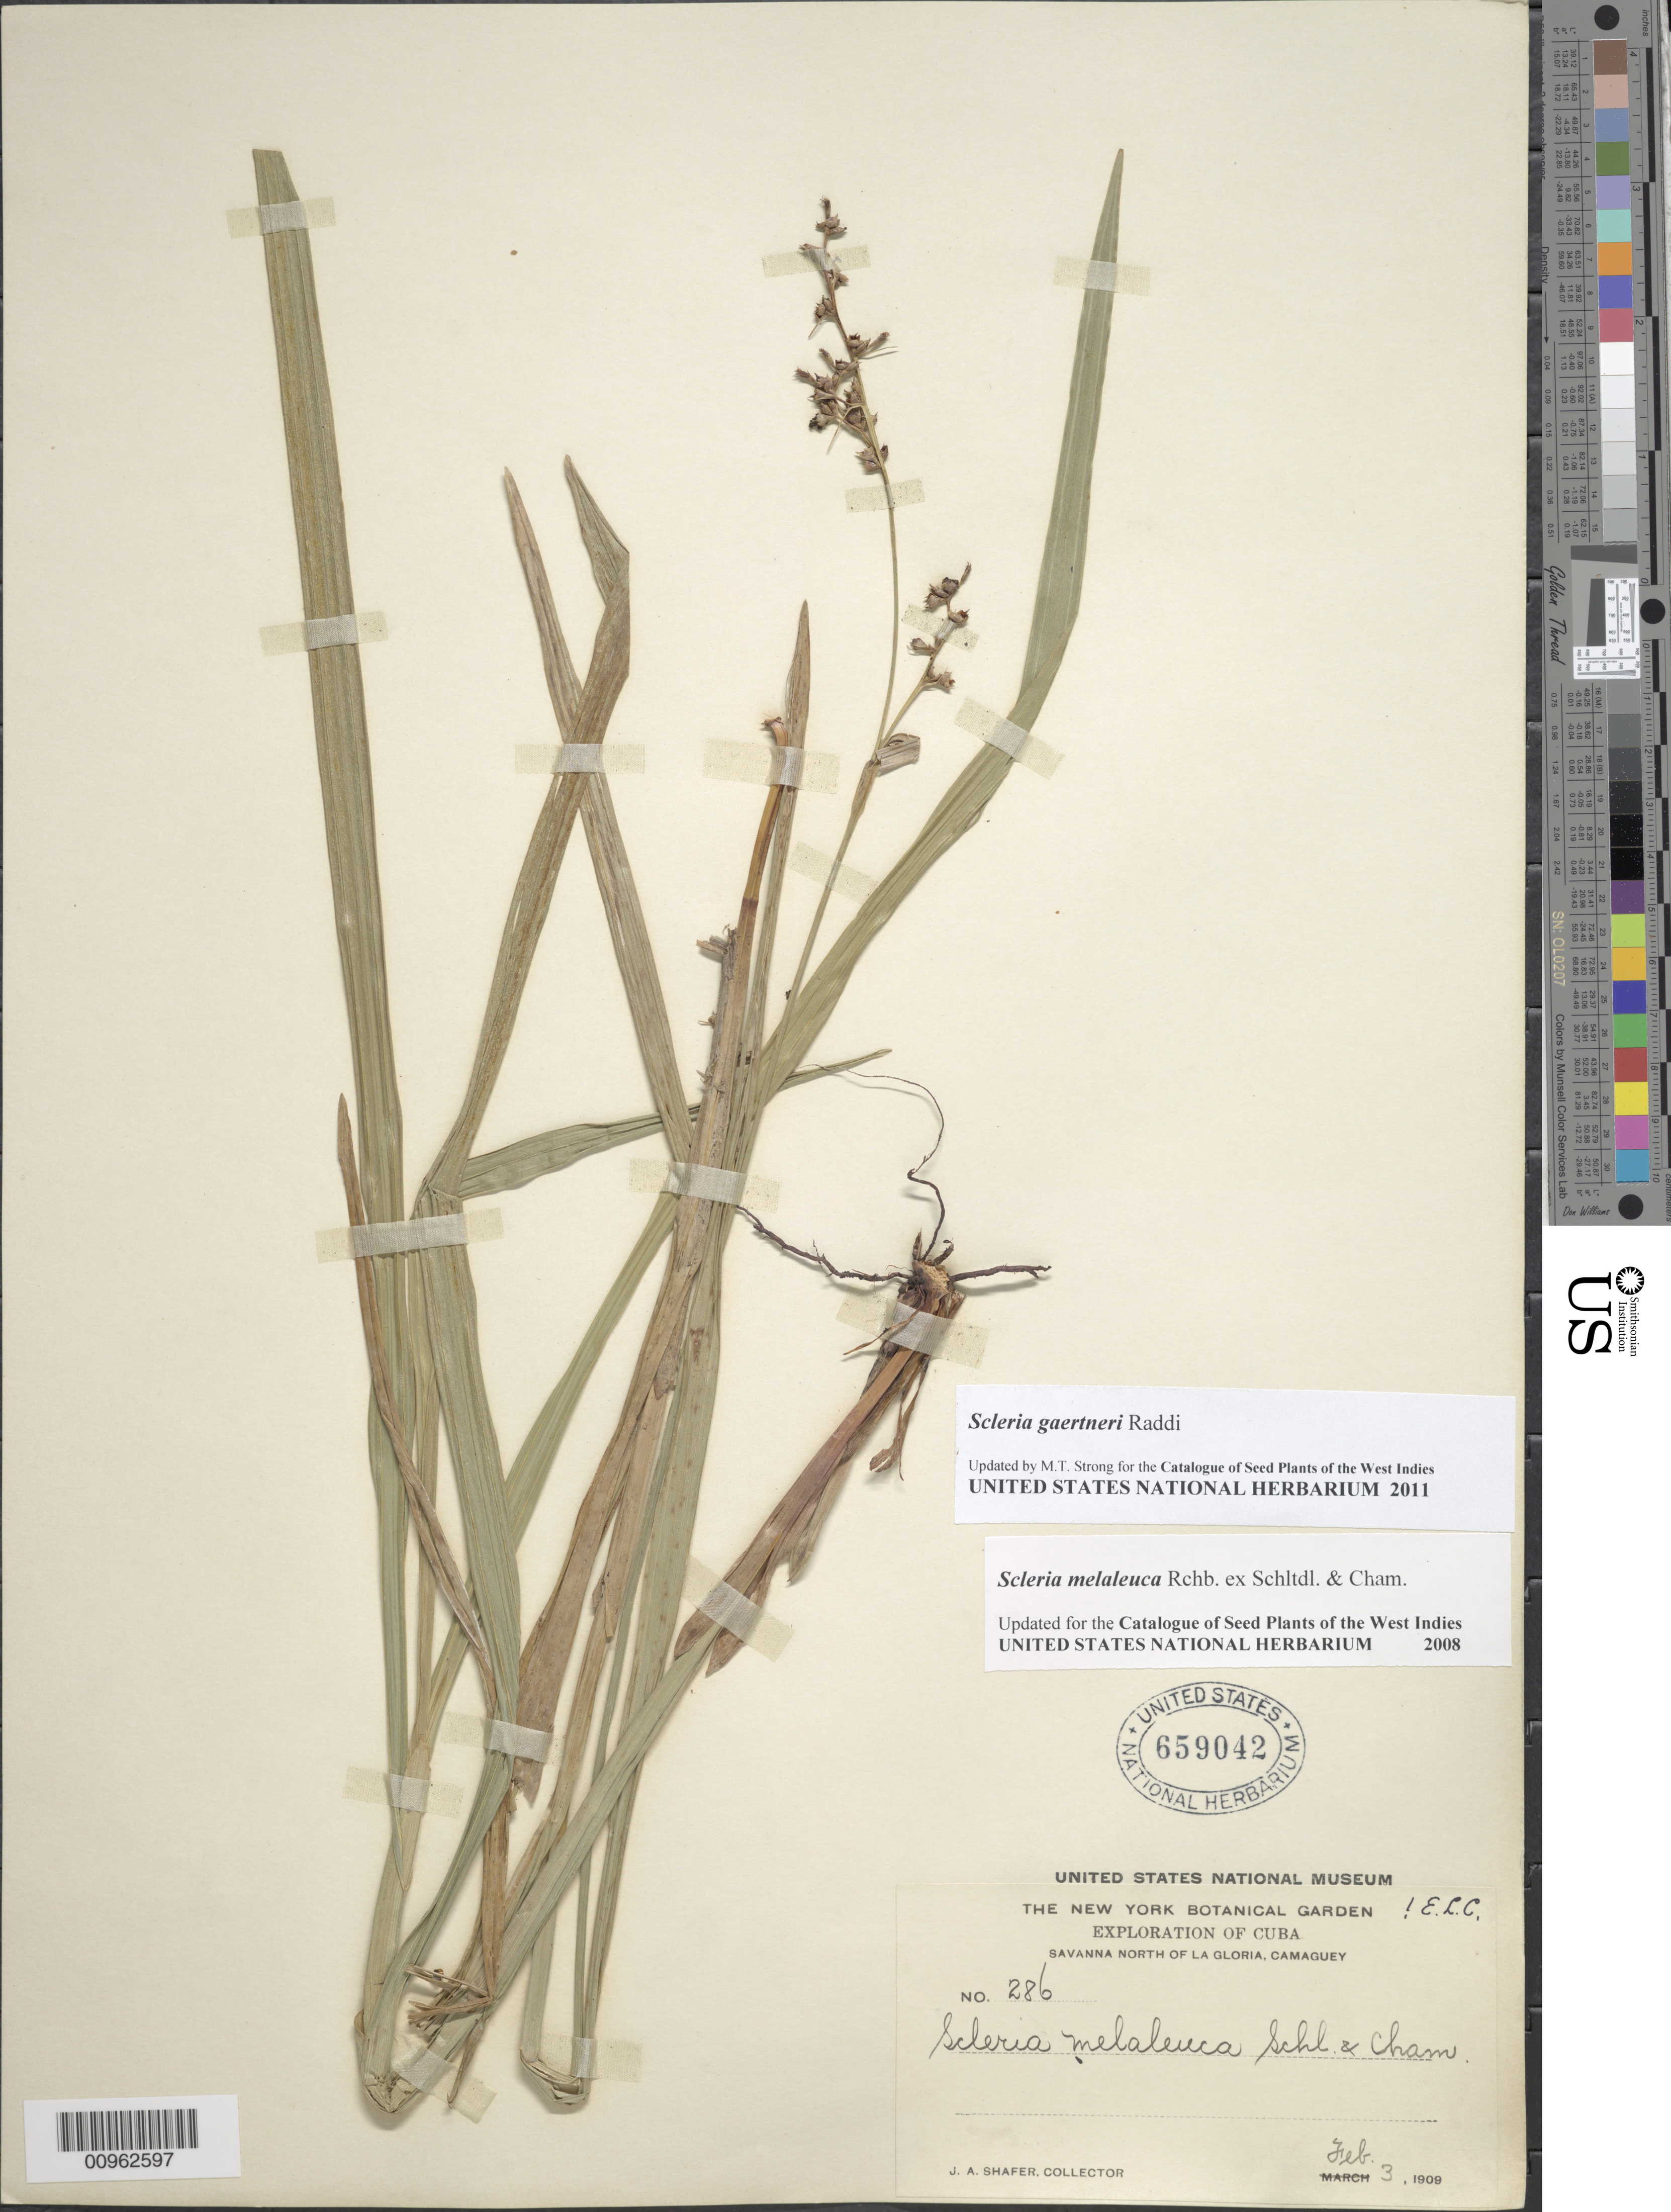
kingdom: Plantae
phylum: Tracheophyta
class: Liliopsida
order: Poales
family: Cyperaceae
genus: Scleria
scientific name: Scleria gaertneri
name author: Raddi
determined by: Strong, M. T., (US), Smithsonian Institution - National Museum of Natural History (UNITED STATES)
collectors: J. A. Shafer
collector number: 286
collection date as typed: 03 Feb 1909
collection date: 1909-02-03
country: Cuba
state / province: Camagüey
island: Cuba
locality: North of La Gloria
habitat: Savanna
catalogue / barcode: US 659042